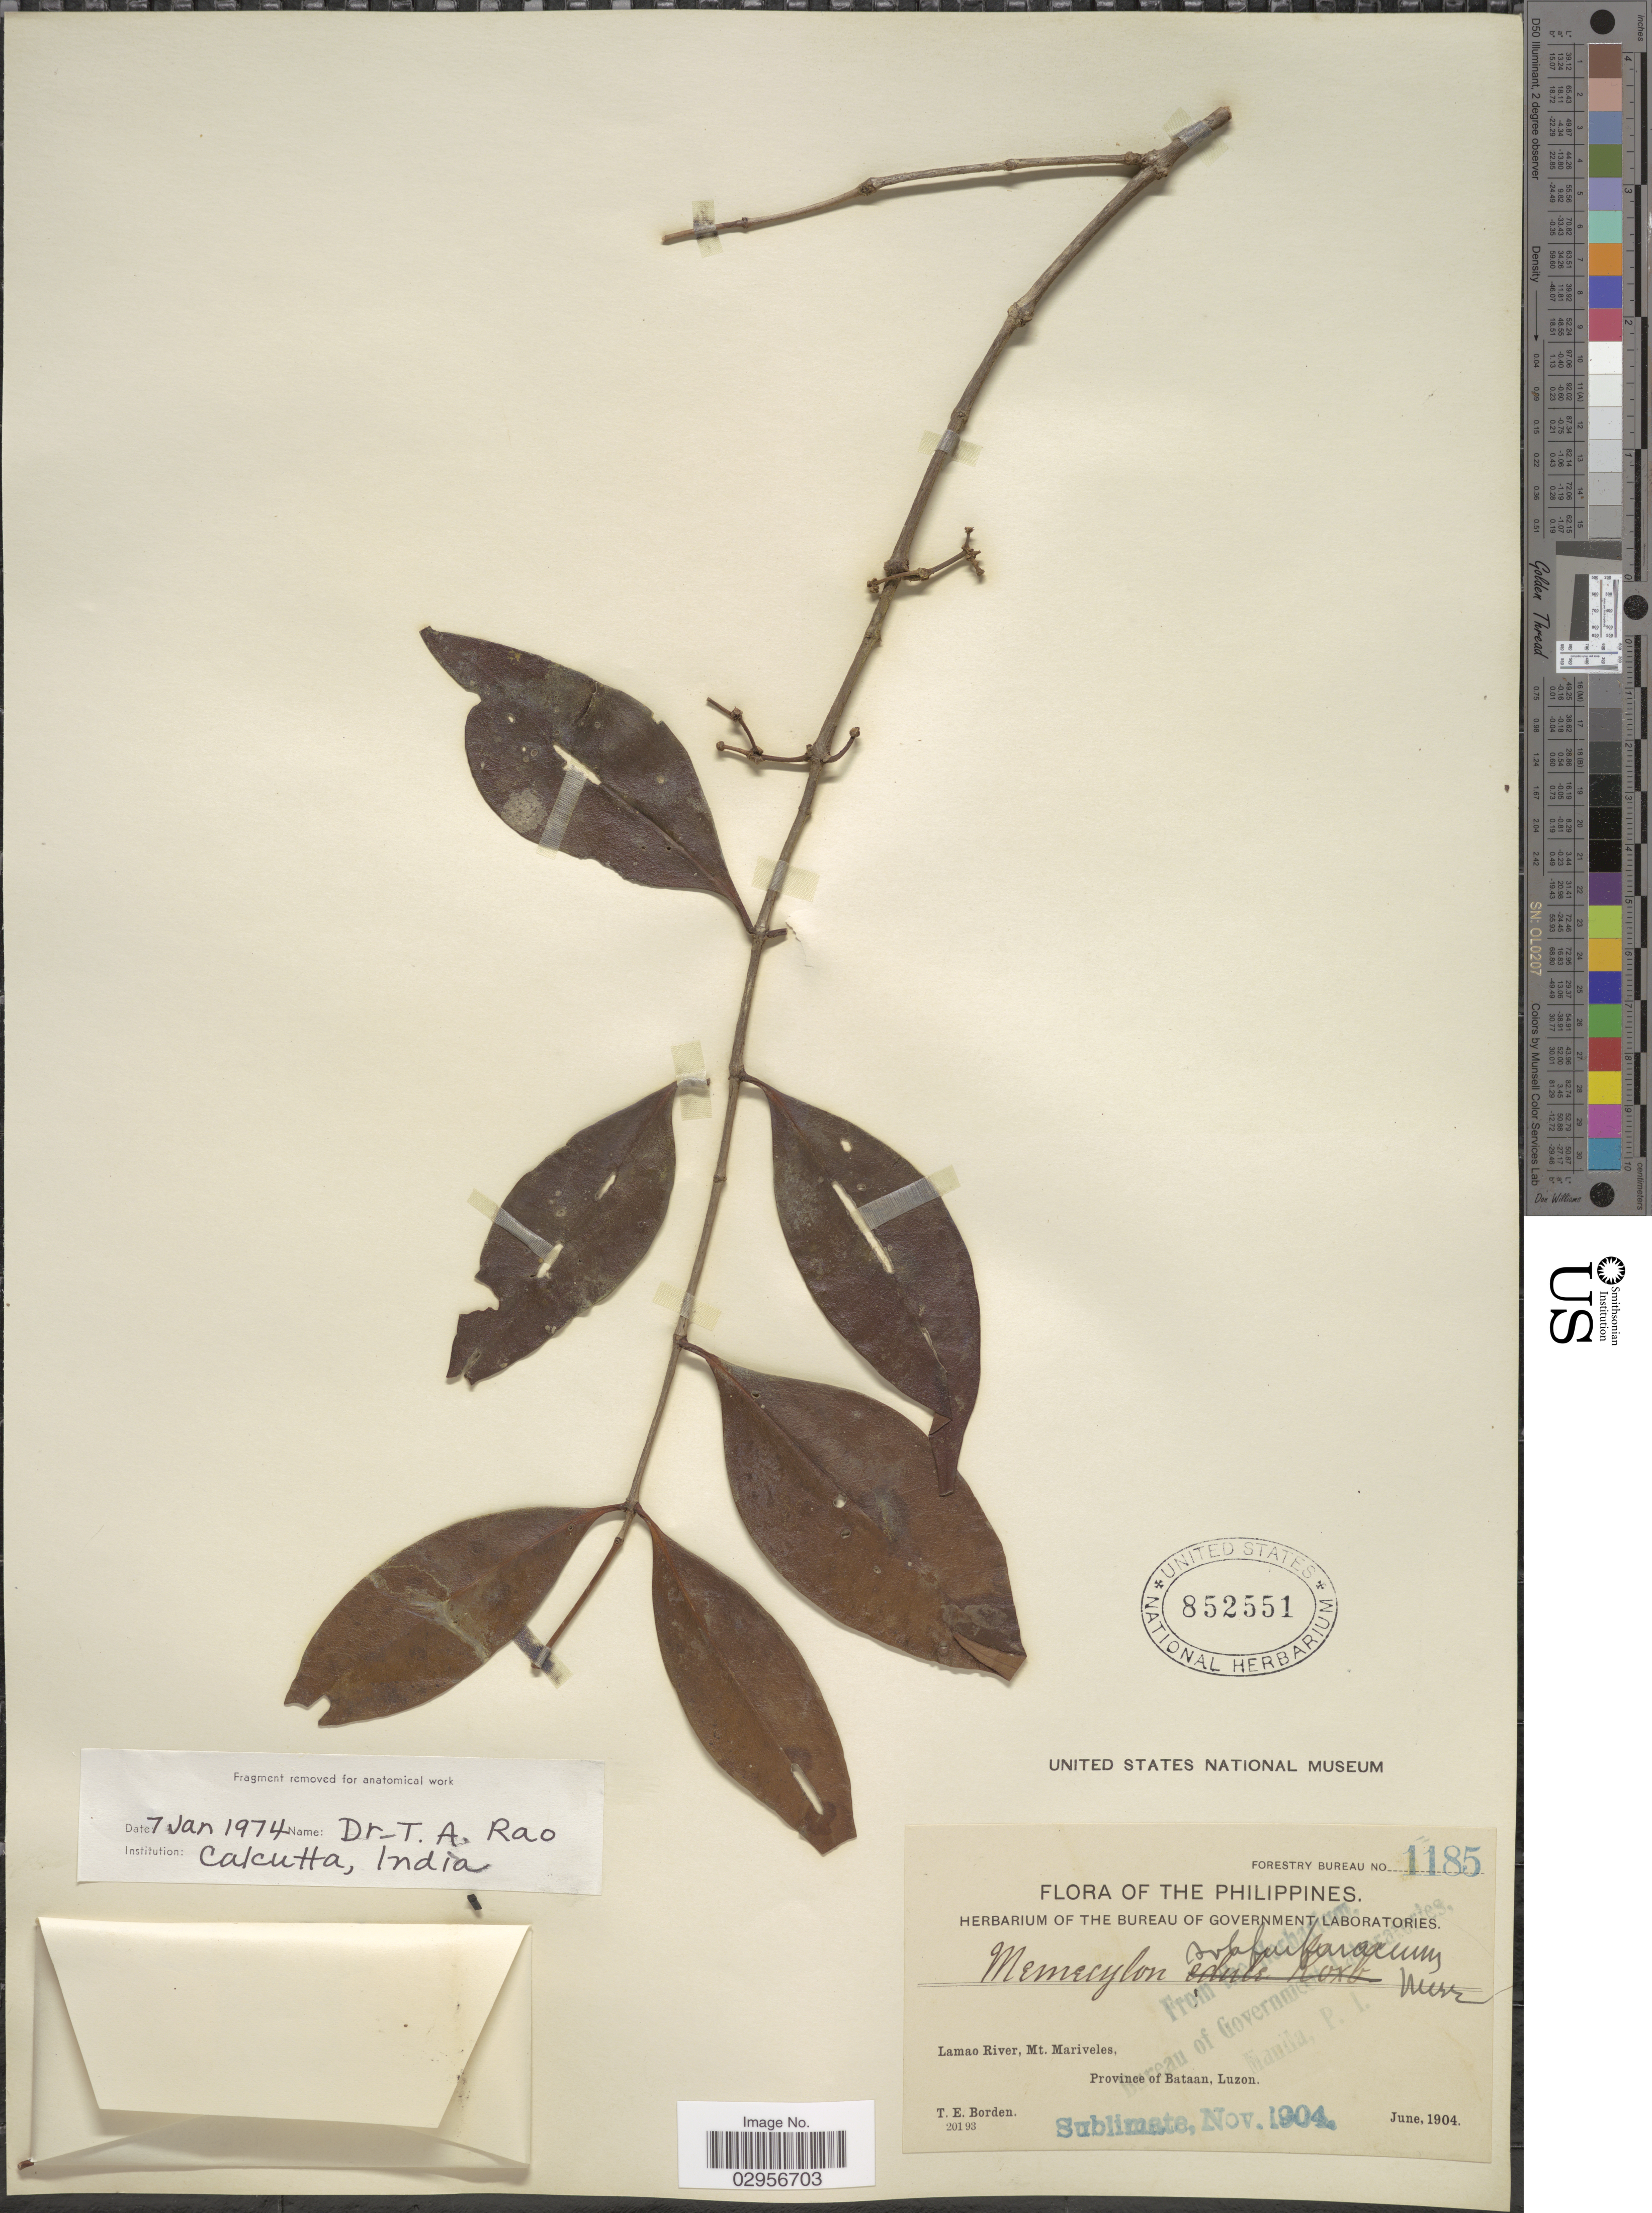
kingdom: Plantae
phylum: Tracheophyta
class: Magnoliopsida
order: Myrtales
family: Melastomataceae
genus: Memecylon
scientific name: Memecylon subfurfuraceum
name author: Merr.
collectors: T. E. Borden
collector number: Forestry Bureau 1185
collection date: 1904-06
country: Philippines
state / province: Central Luzon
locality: Lamao River, Mt. Mariveles, Province of Bataan, Luzon.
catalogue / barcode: US 852551